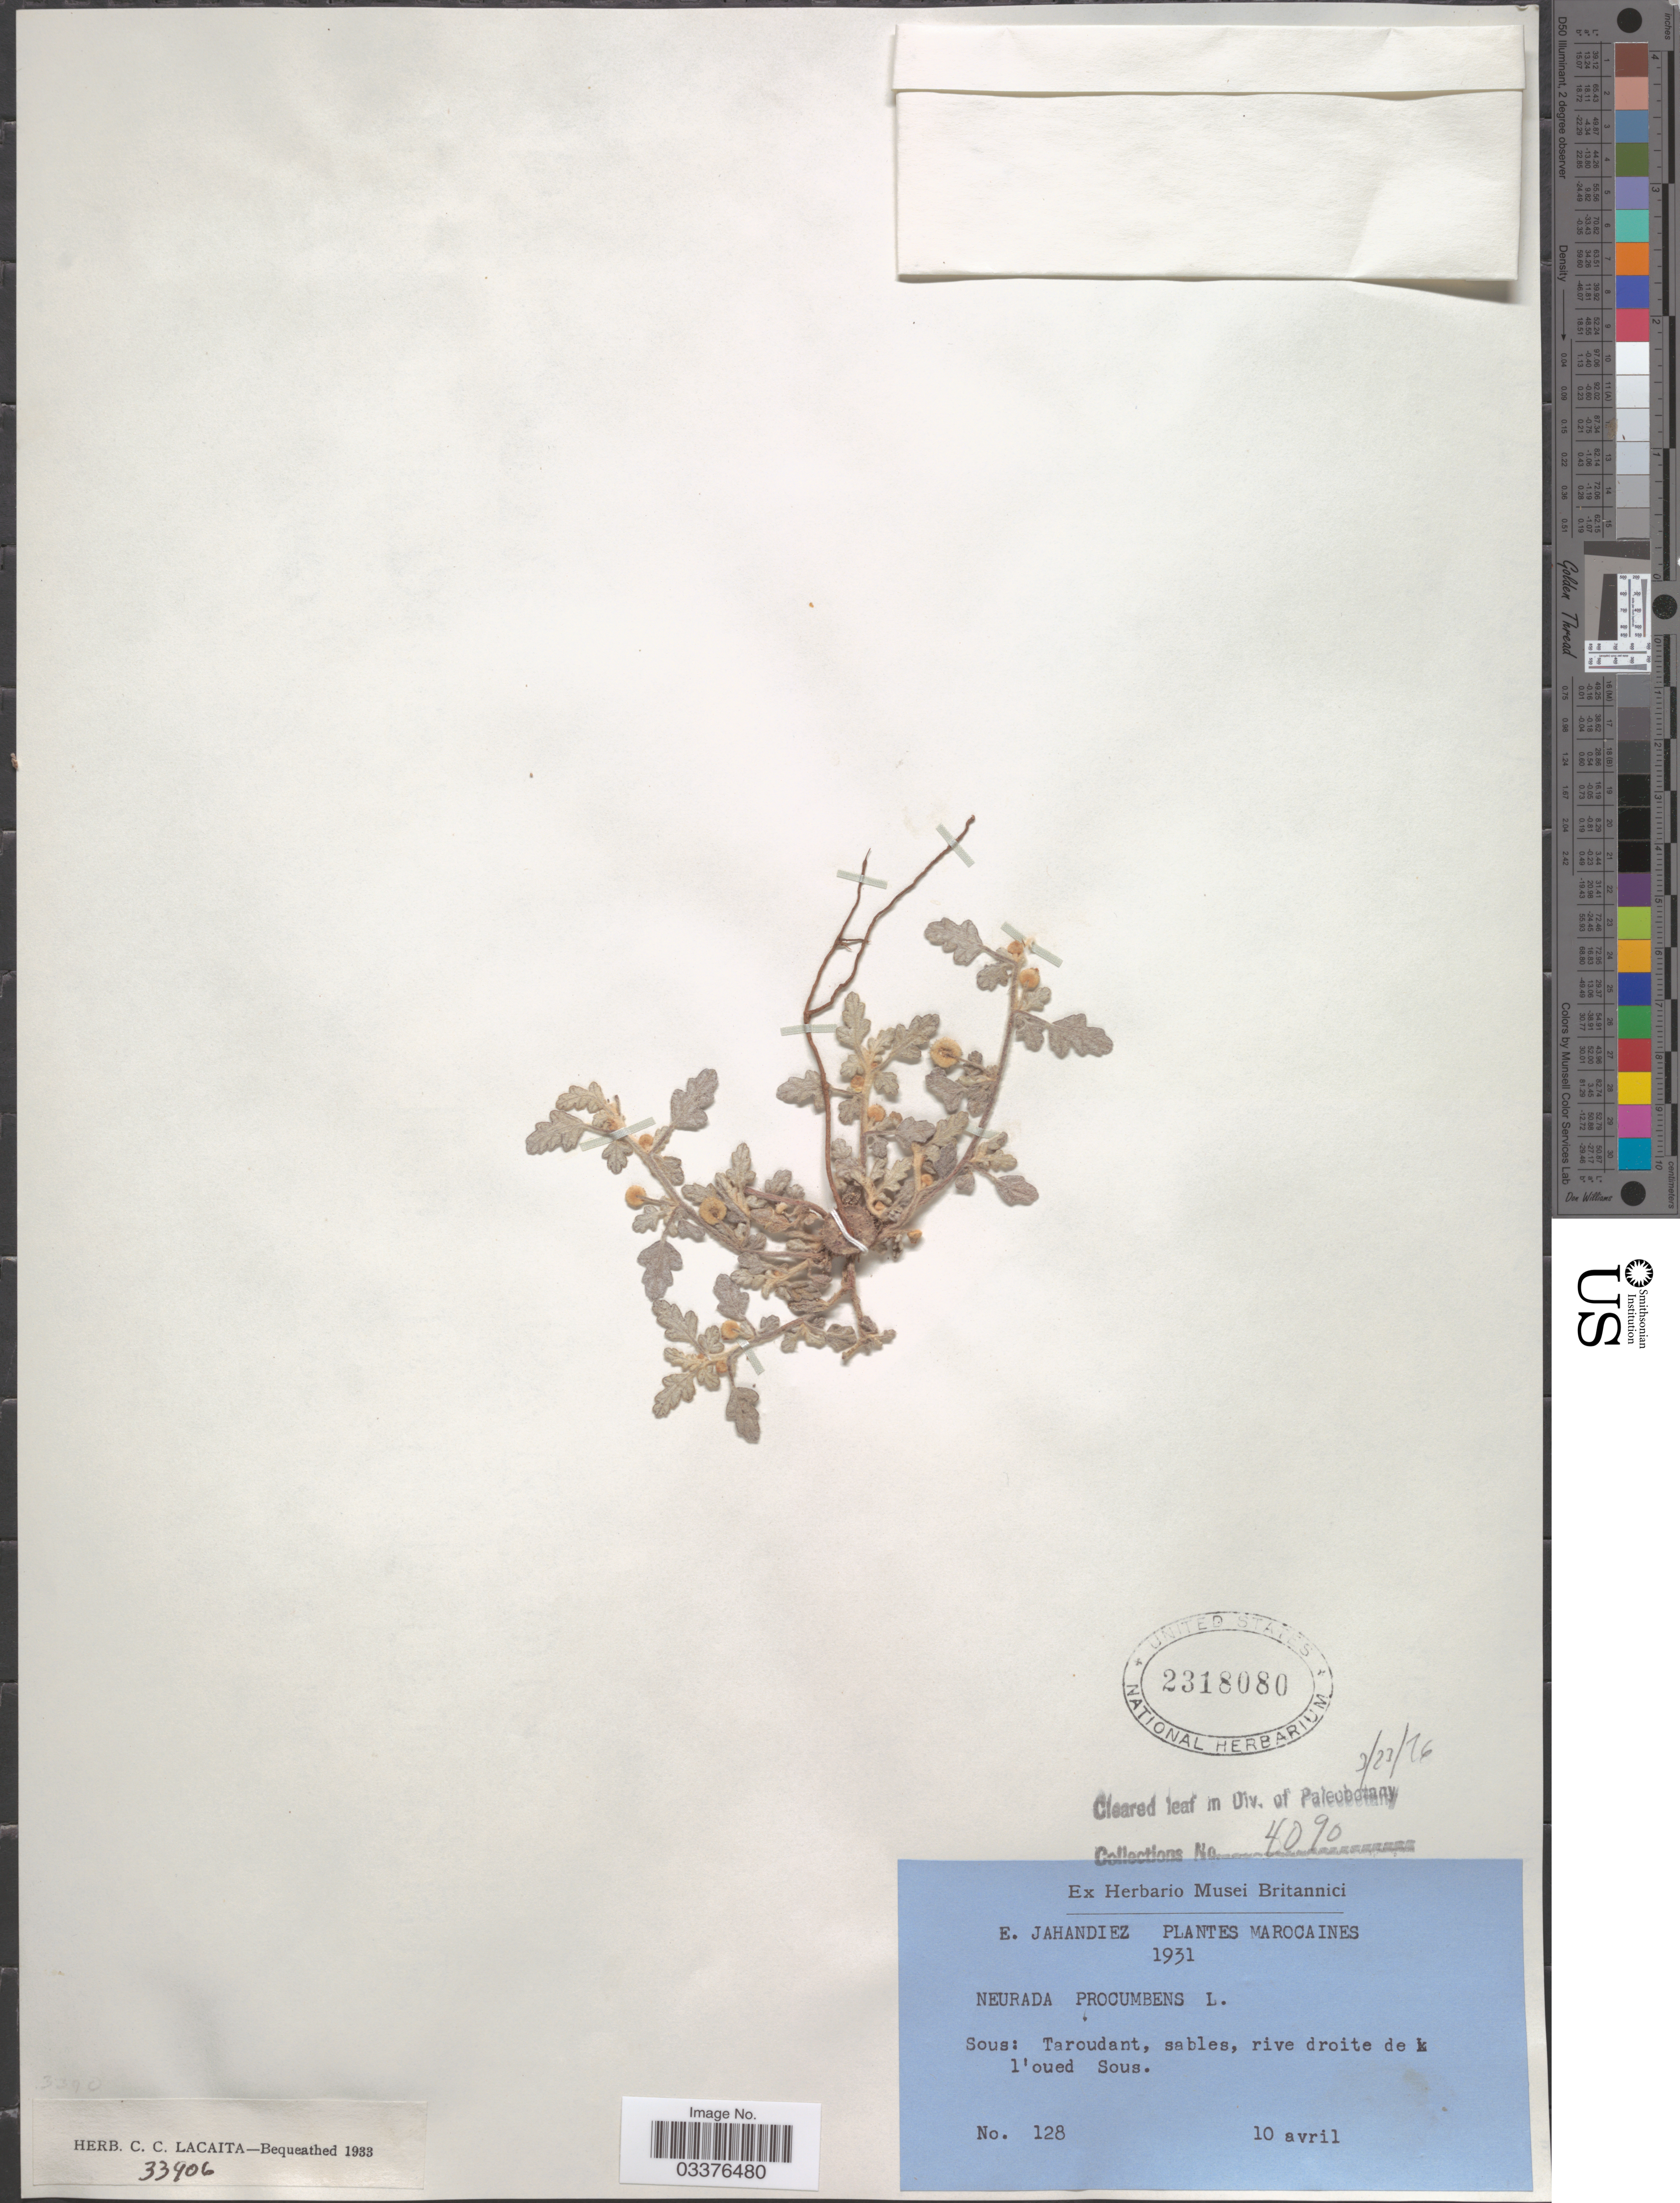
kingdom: Plantae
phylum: Tracheophyta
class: Magnoliopsida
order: Malvales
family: Neuradaceae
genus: Neurada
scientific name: Neurada procumbens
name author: L.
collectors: É. Jahandiez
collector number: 128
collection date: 1931-04-10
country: Morocco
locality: Marocaines. Sous: Taroudant, sables, rive droite de l'oued Sous.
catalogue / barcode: US 2318080